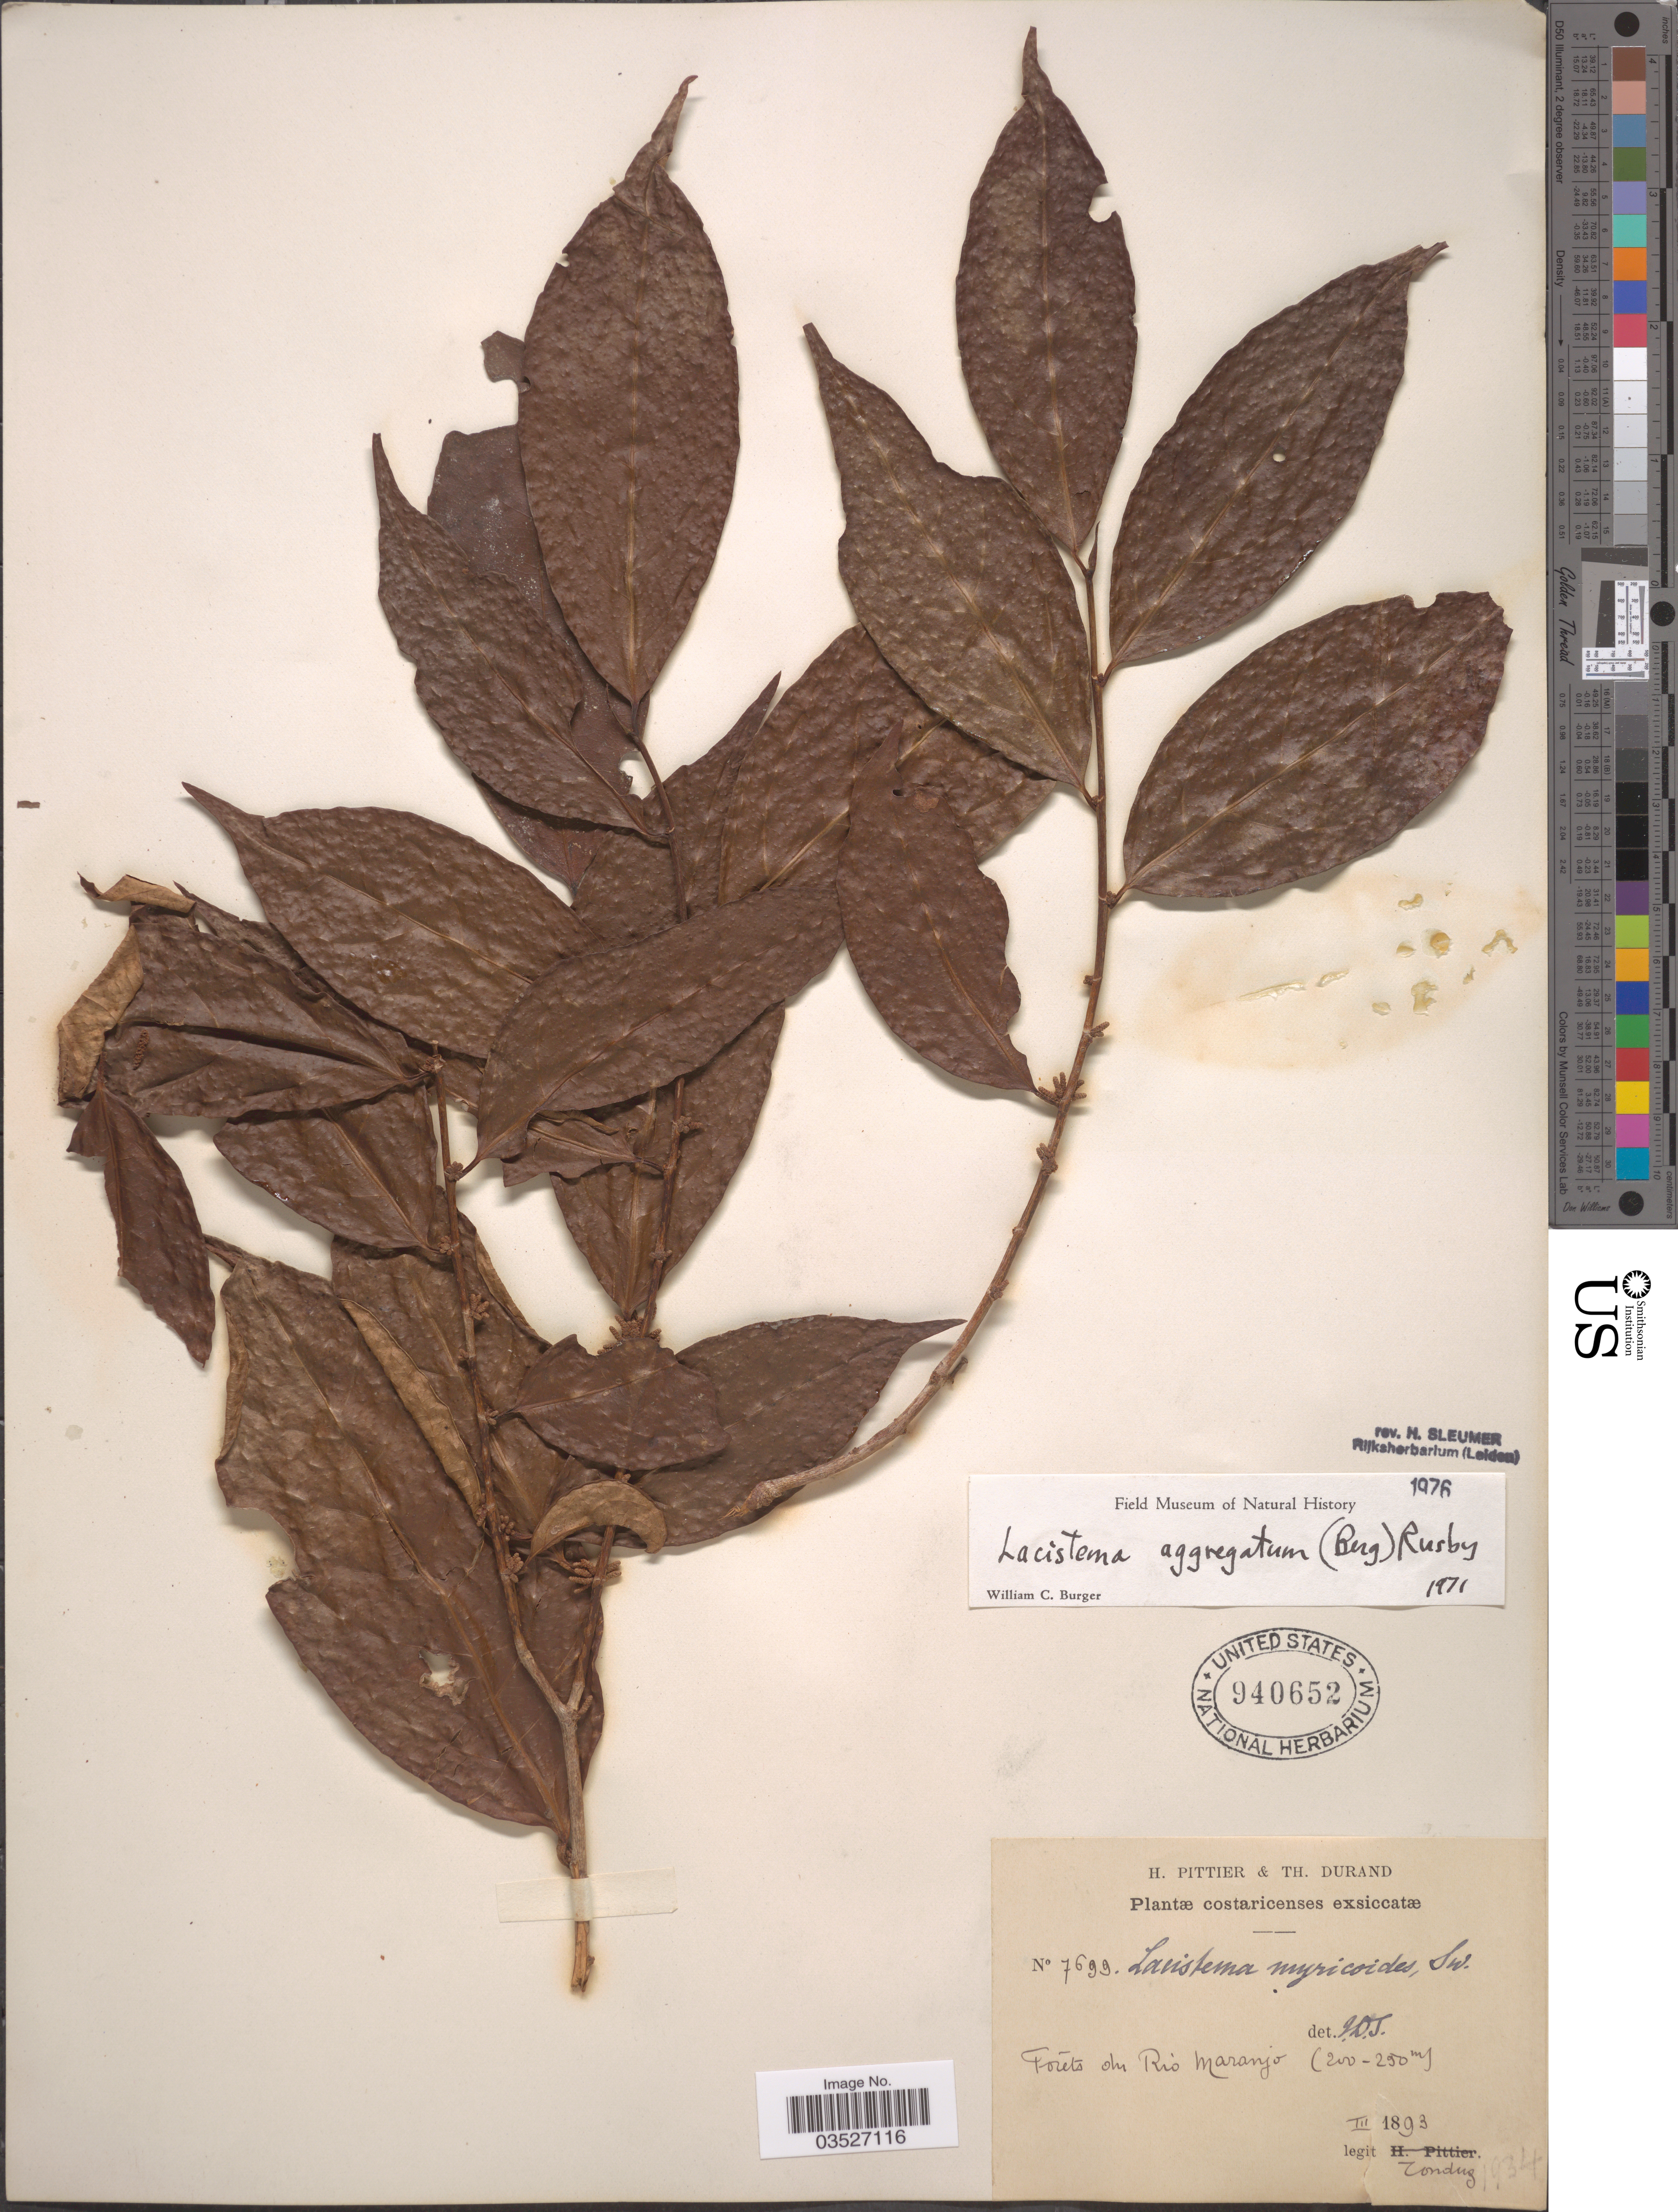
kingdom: Plantae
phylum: Tracheophyta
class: Magnoliopsida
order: Malpighiales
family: Lacistemataceae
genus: Lacistema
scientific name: Lacistema aggregatum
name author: (P.J. Bergius) Rusby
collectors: Tonduz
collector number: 7699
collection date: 1893-03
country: Costa Rica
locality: Foréts du Rio Maranjo.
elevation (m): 200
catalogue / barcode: US 940652